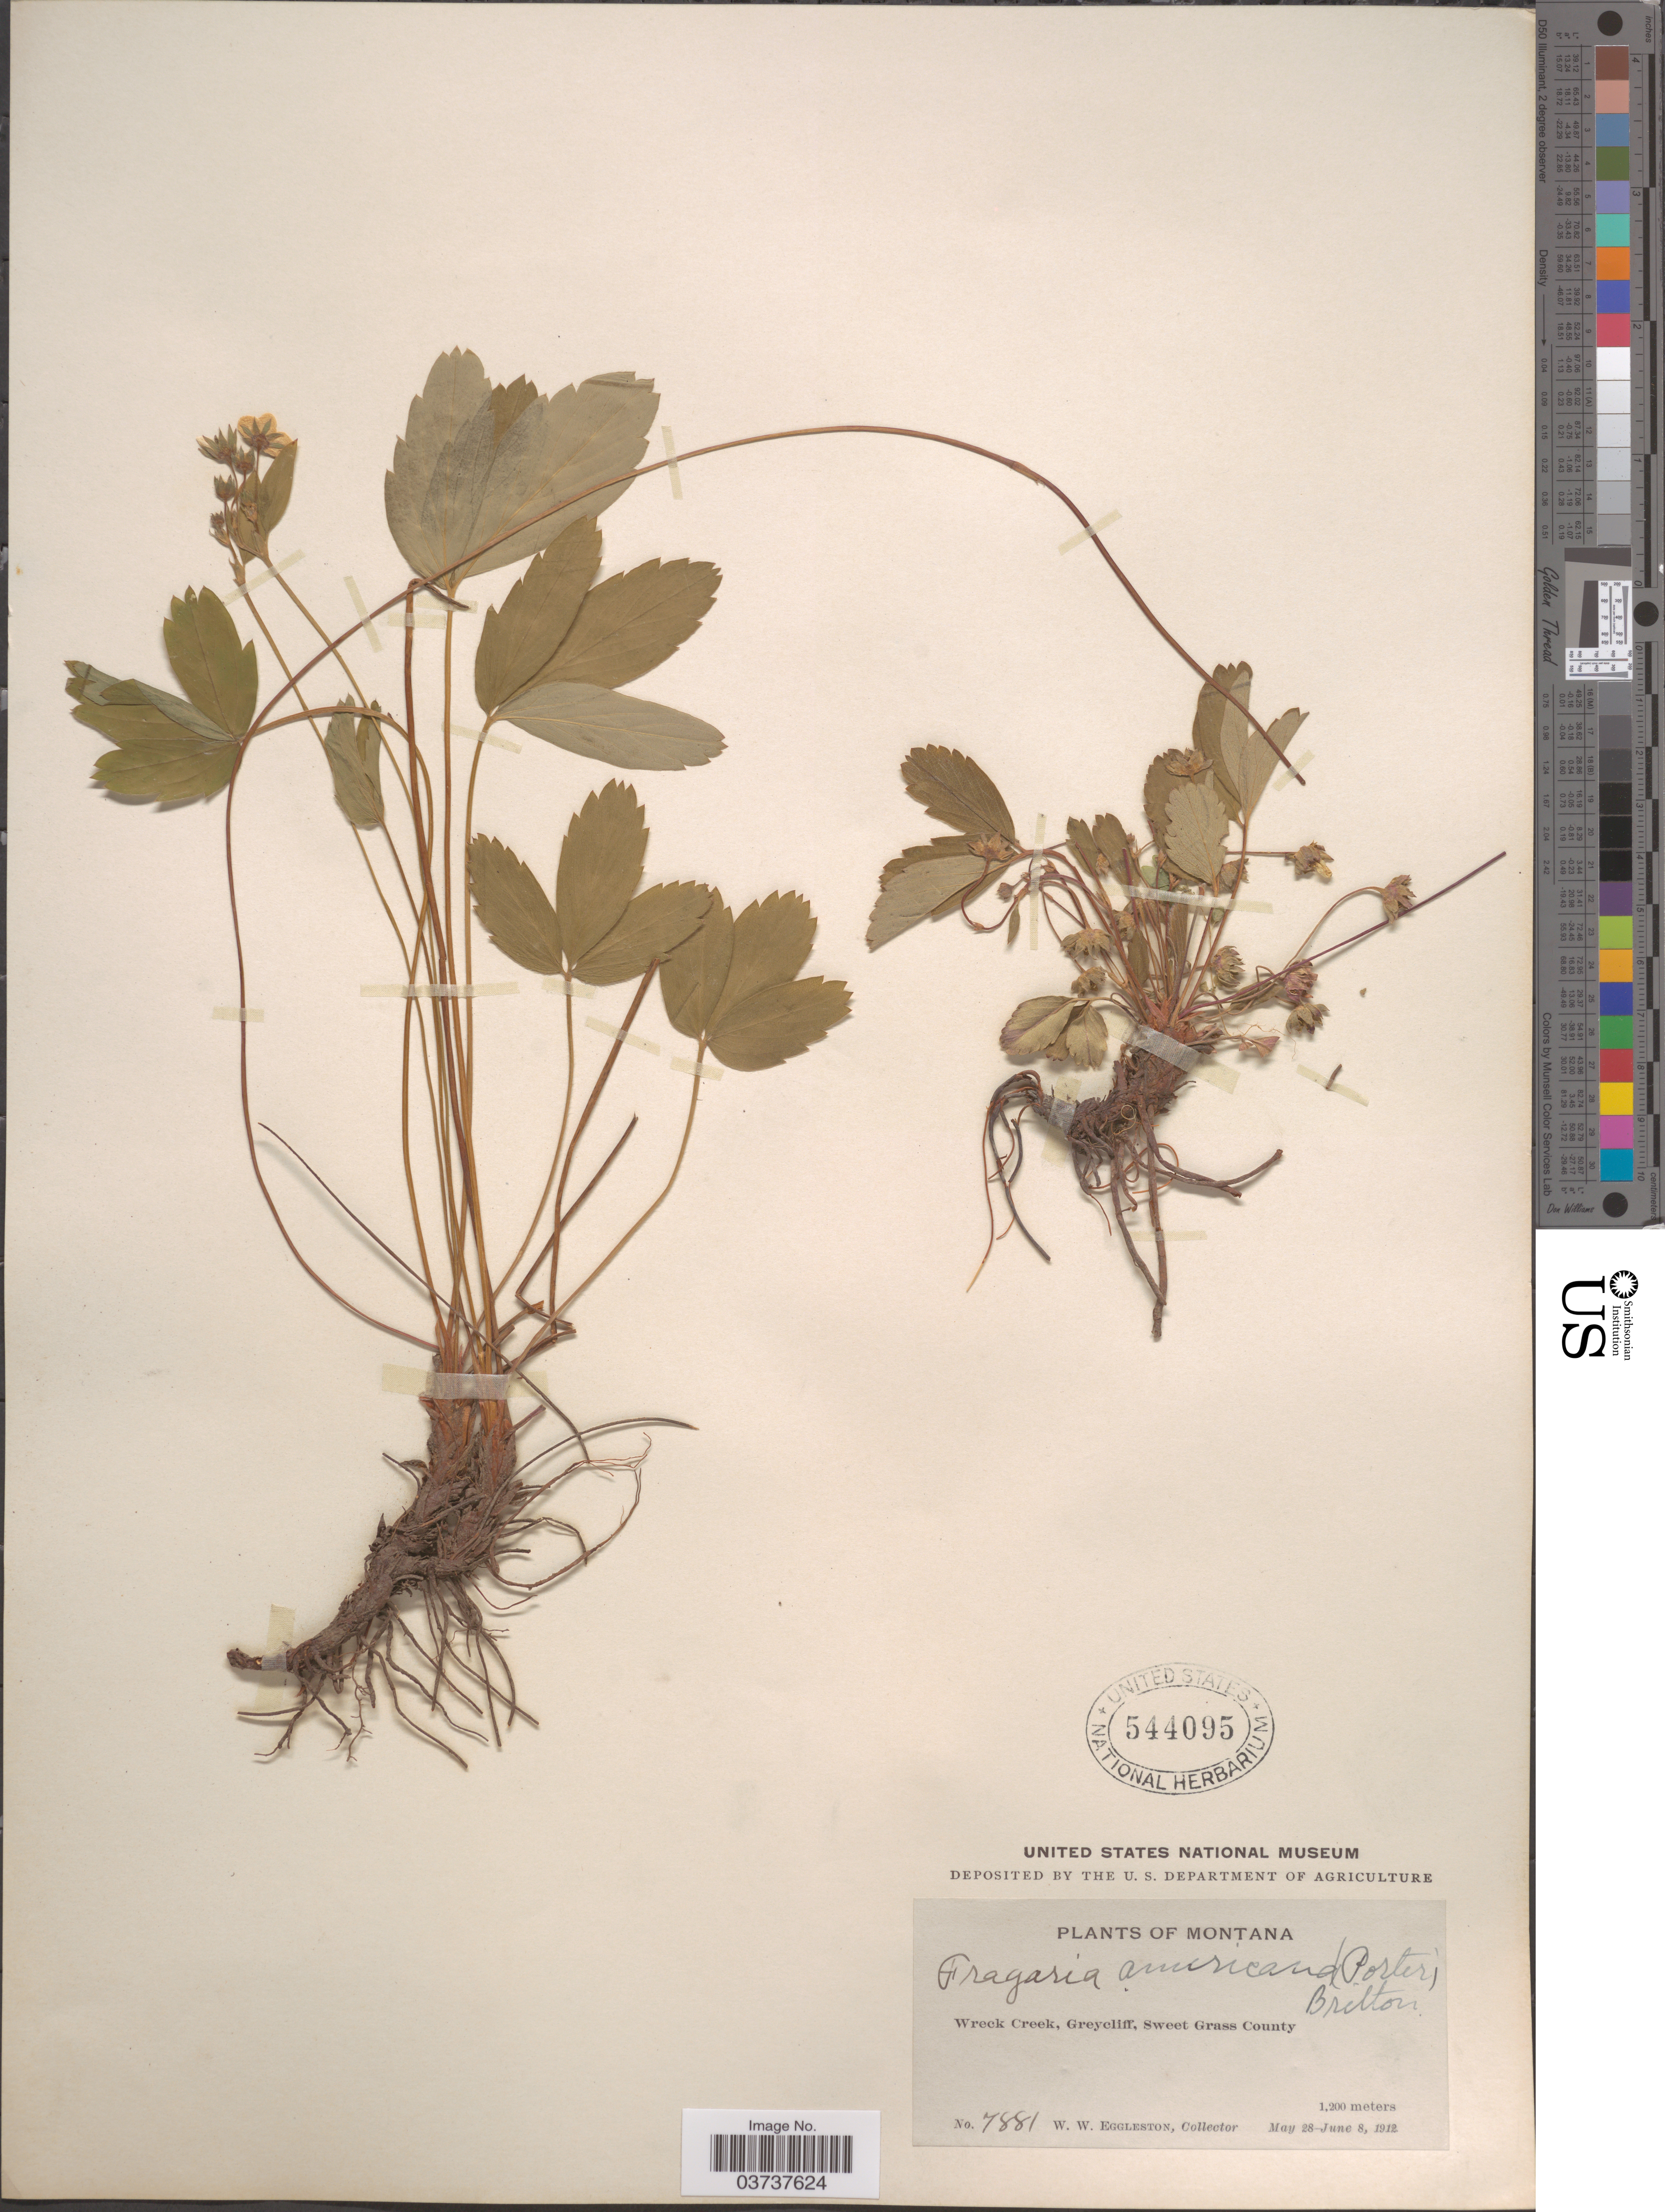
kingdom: Plantae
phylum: Tracheophyta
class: Magnoliopsida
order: Rosales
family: Rosaceae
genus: Fragaria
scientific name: Fragaria virginiana subsp. glauca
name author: (S. Watson) Staudt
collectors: W. W. Eggleston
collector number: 7881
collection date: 1912-05-28/1912-06-08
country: United States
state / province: Montana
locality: Wreck Creek, Greycliff, Sweet Grass County.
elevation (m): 1200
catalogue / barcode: US 544095